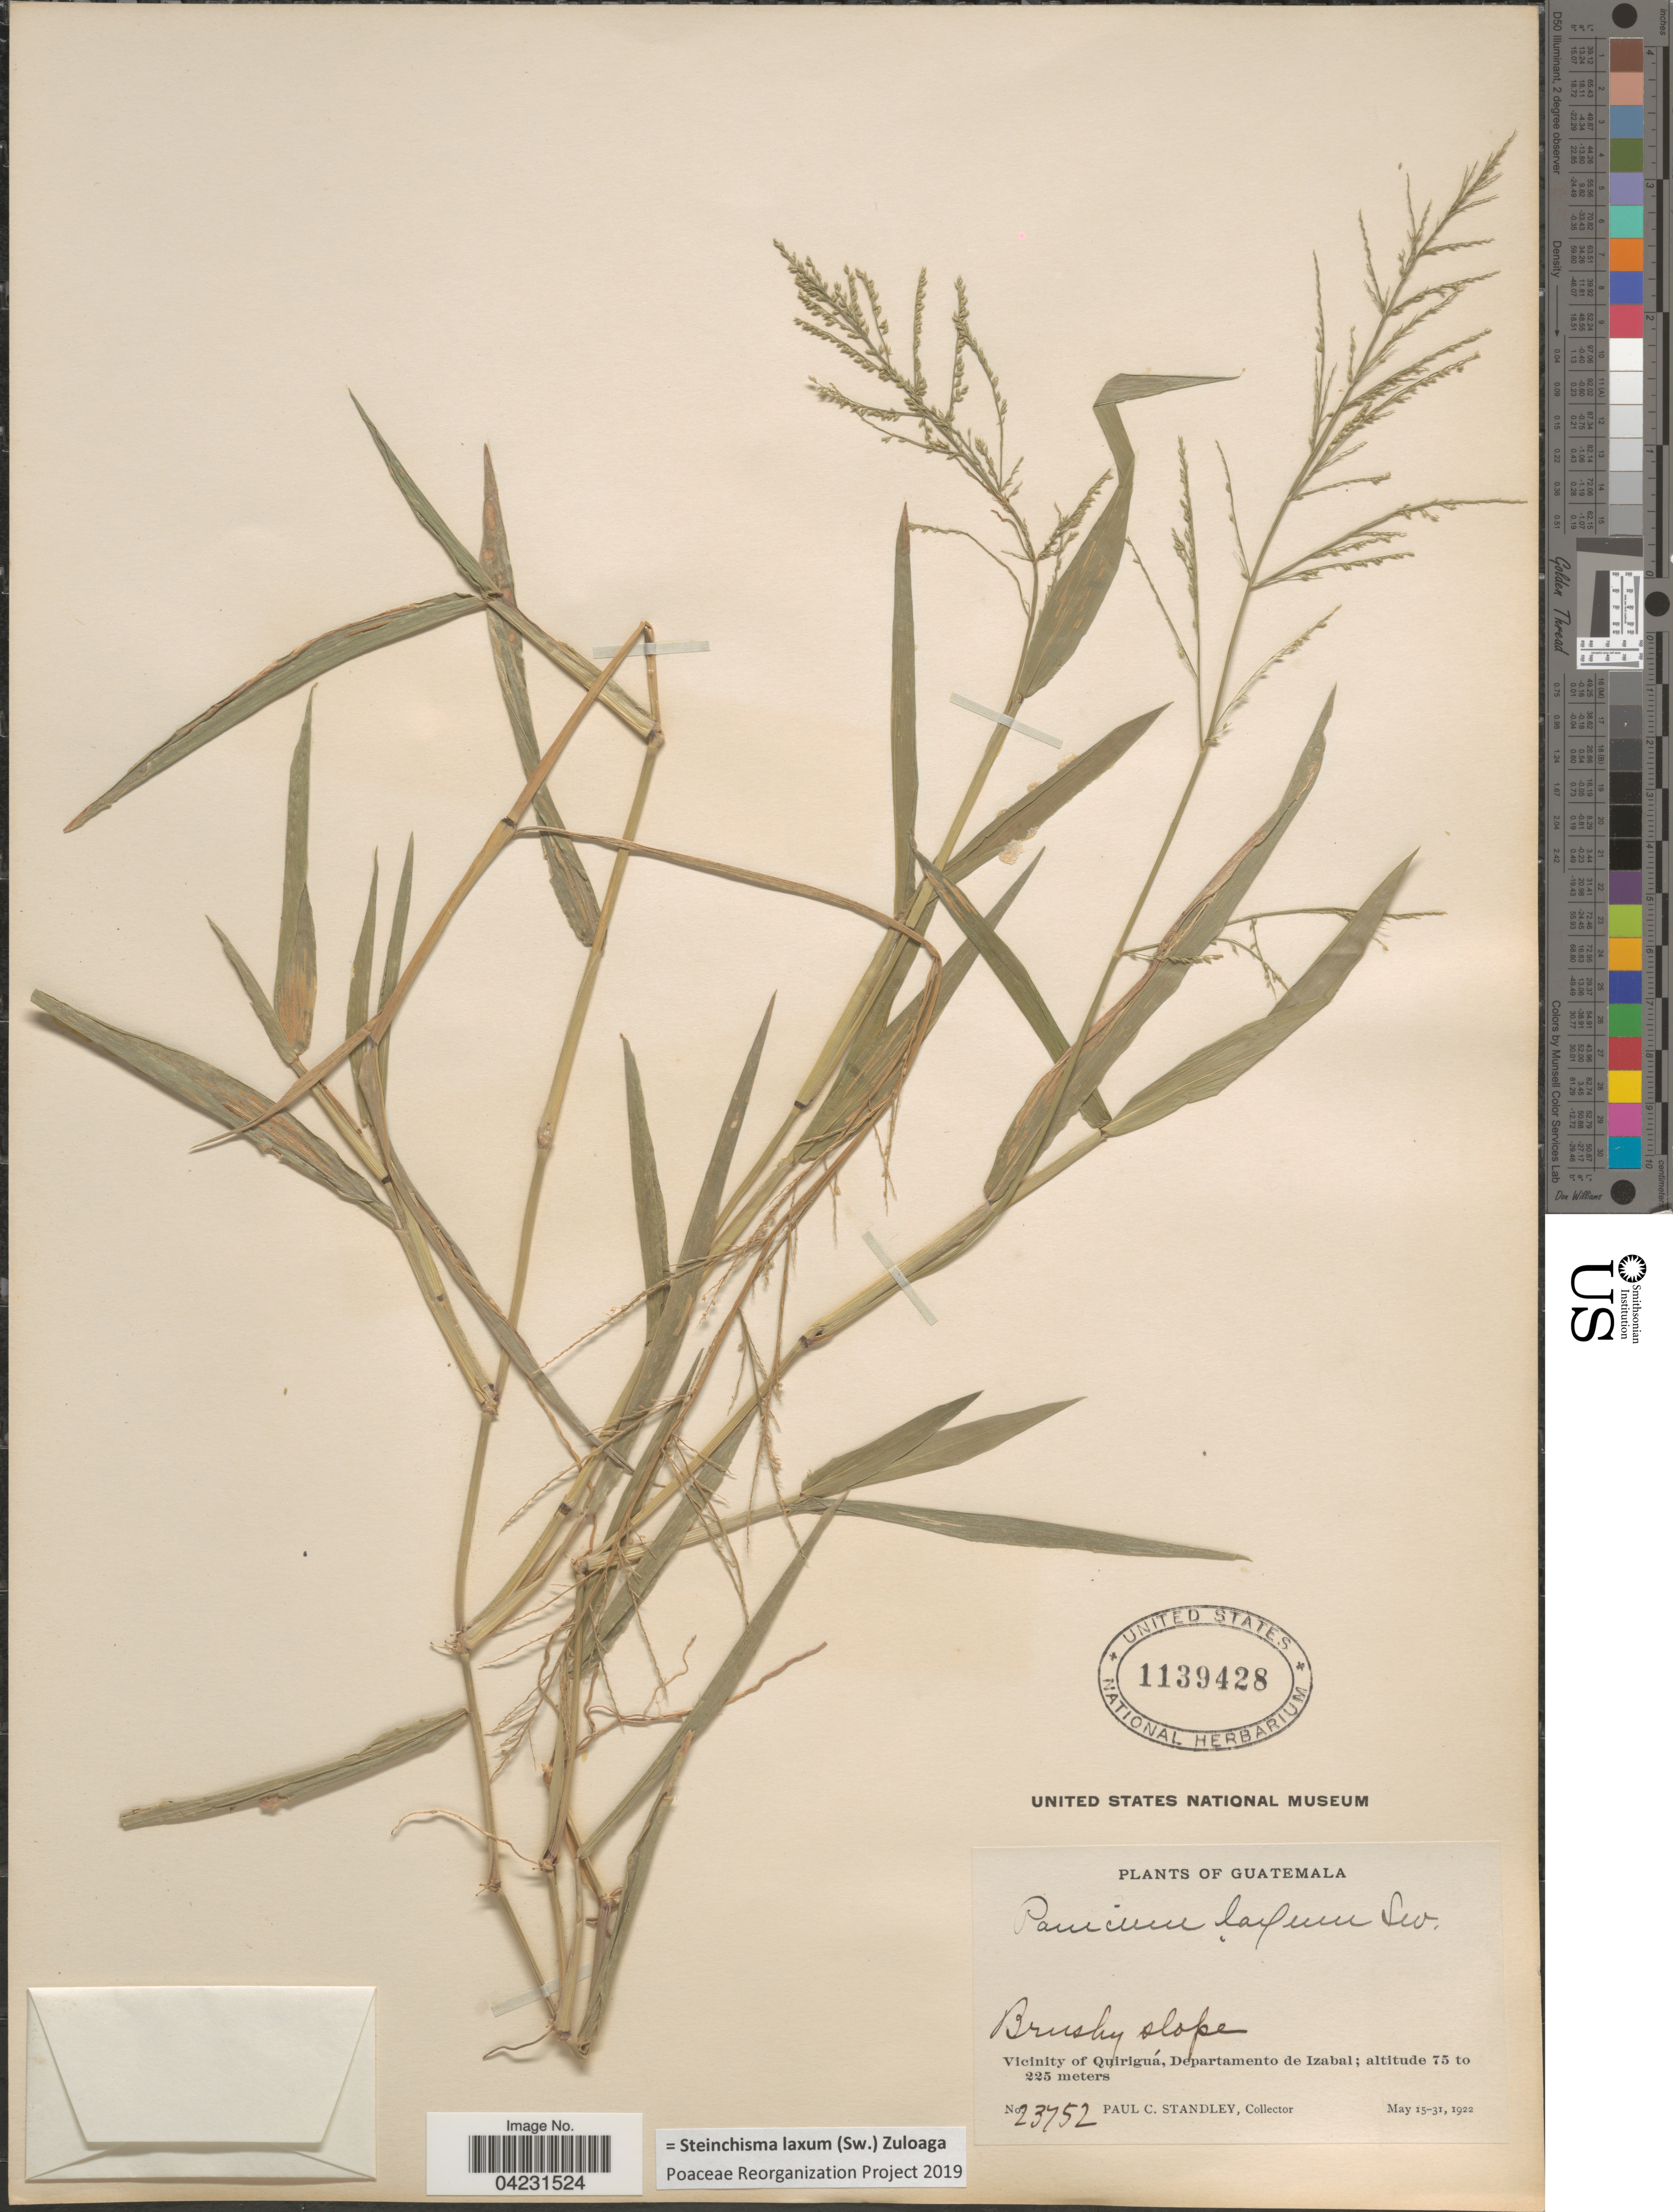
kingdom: Plantae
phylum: Tracheophyta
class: Liliopsida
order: Poales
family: Poaceae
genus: Steinchisma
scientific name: Steinchisma laxum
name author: (Sw.) Zuloaga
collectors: P. C. Standley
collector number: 23752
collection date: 1922-05-15/1922-05-31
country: Guatemala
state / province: Izabal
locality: Vicinity of Quiriguá, Departamento de Izabal.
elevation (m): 75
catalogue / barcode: US 1139428